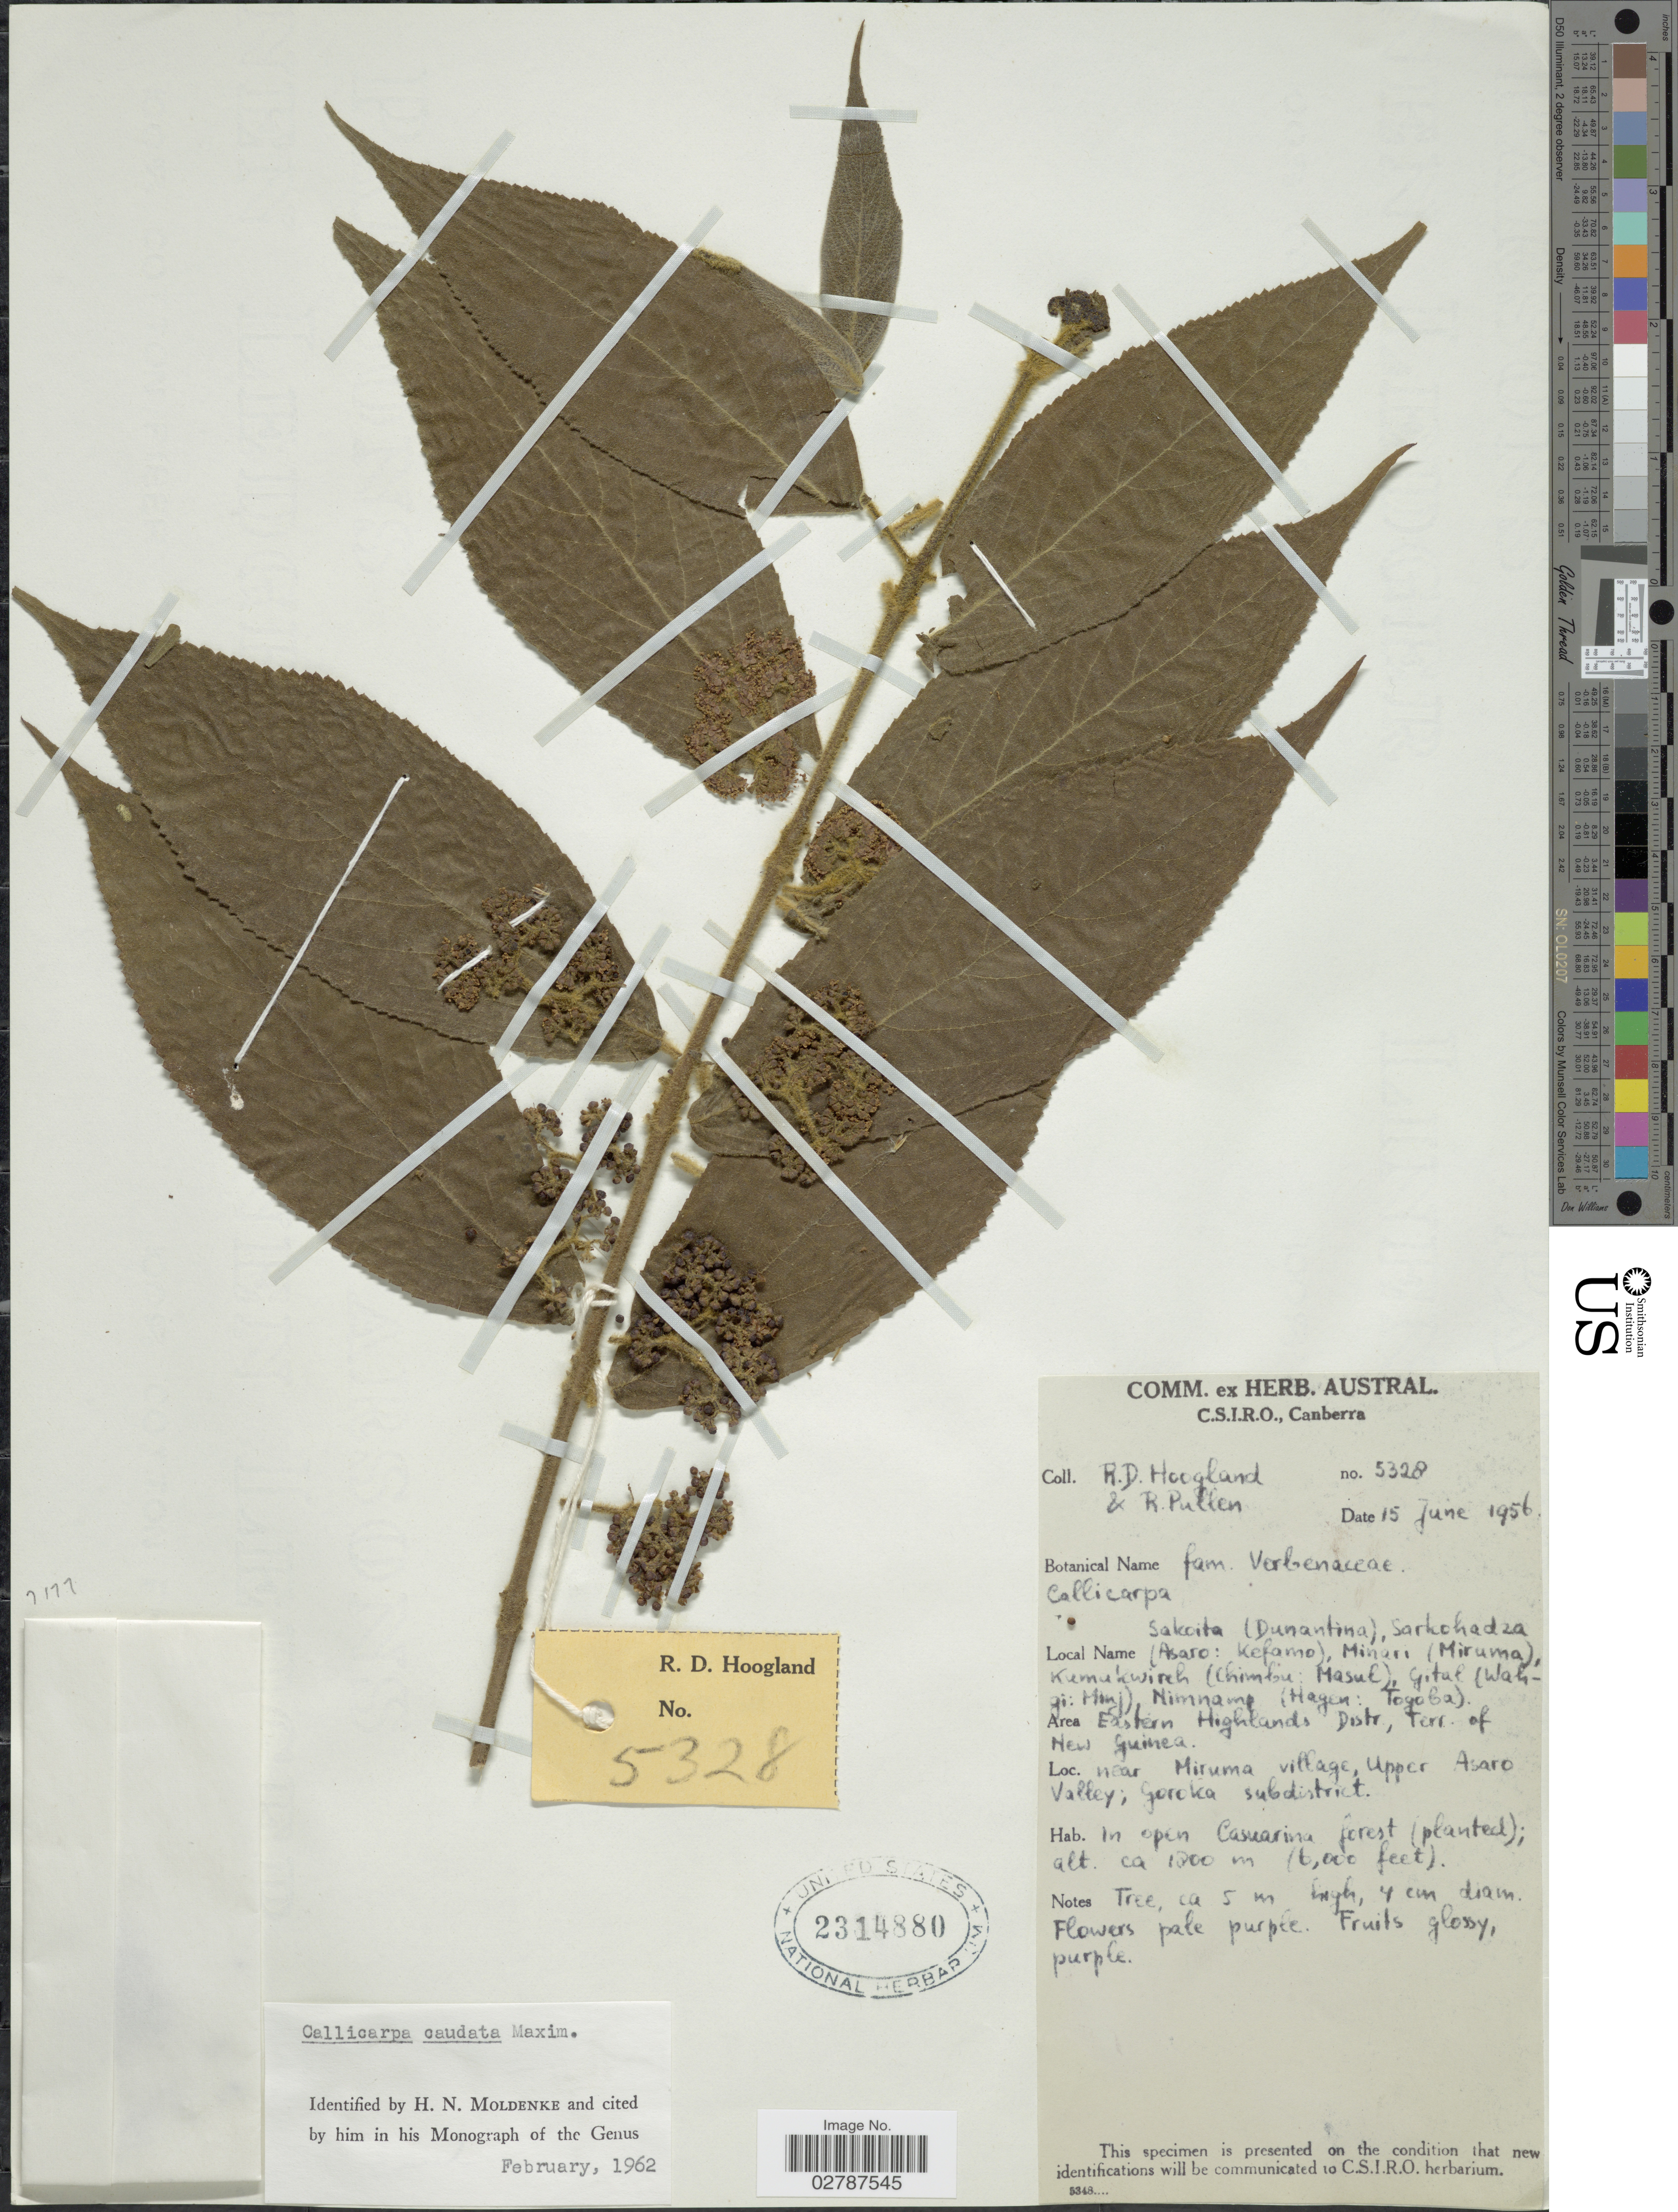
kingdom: Plantae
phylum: Tracheophyta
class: Magnoliopsida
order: Lamiales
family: Lamiaceae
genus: Callicarpa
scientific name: Callicarpa caudata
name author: Maxim.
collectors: R. D. Hoogland & R. Pullen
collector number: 5328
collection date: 1956-06-15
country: Papua New Guinea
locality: Eastern Highlands, Distr., Terr. of New Guinea. Near Miruma village, Upper Asaro Valley; Goroka subdistrict.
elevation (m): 1800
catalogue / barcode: US 2314880